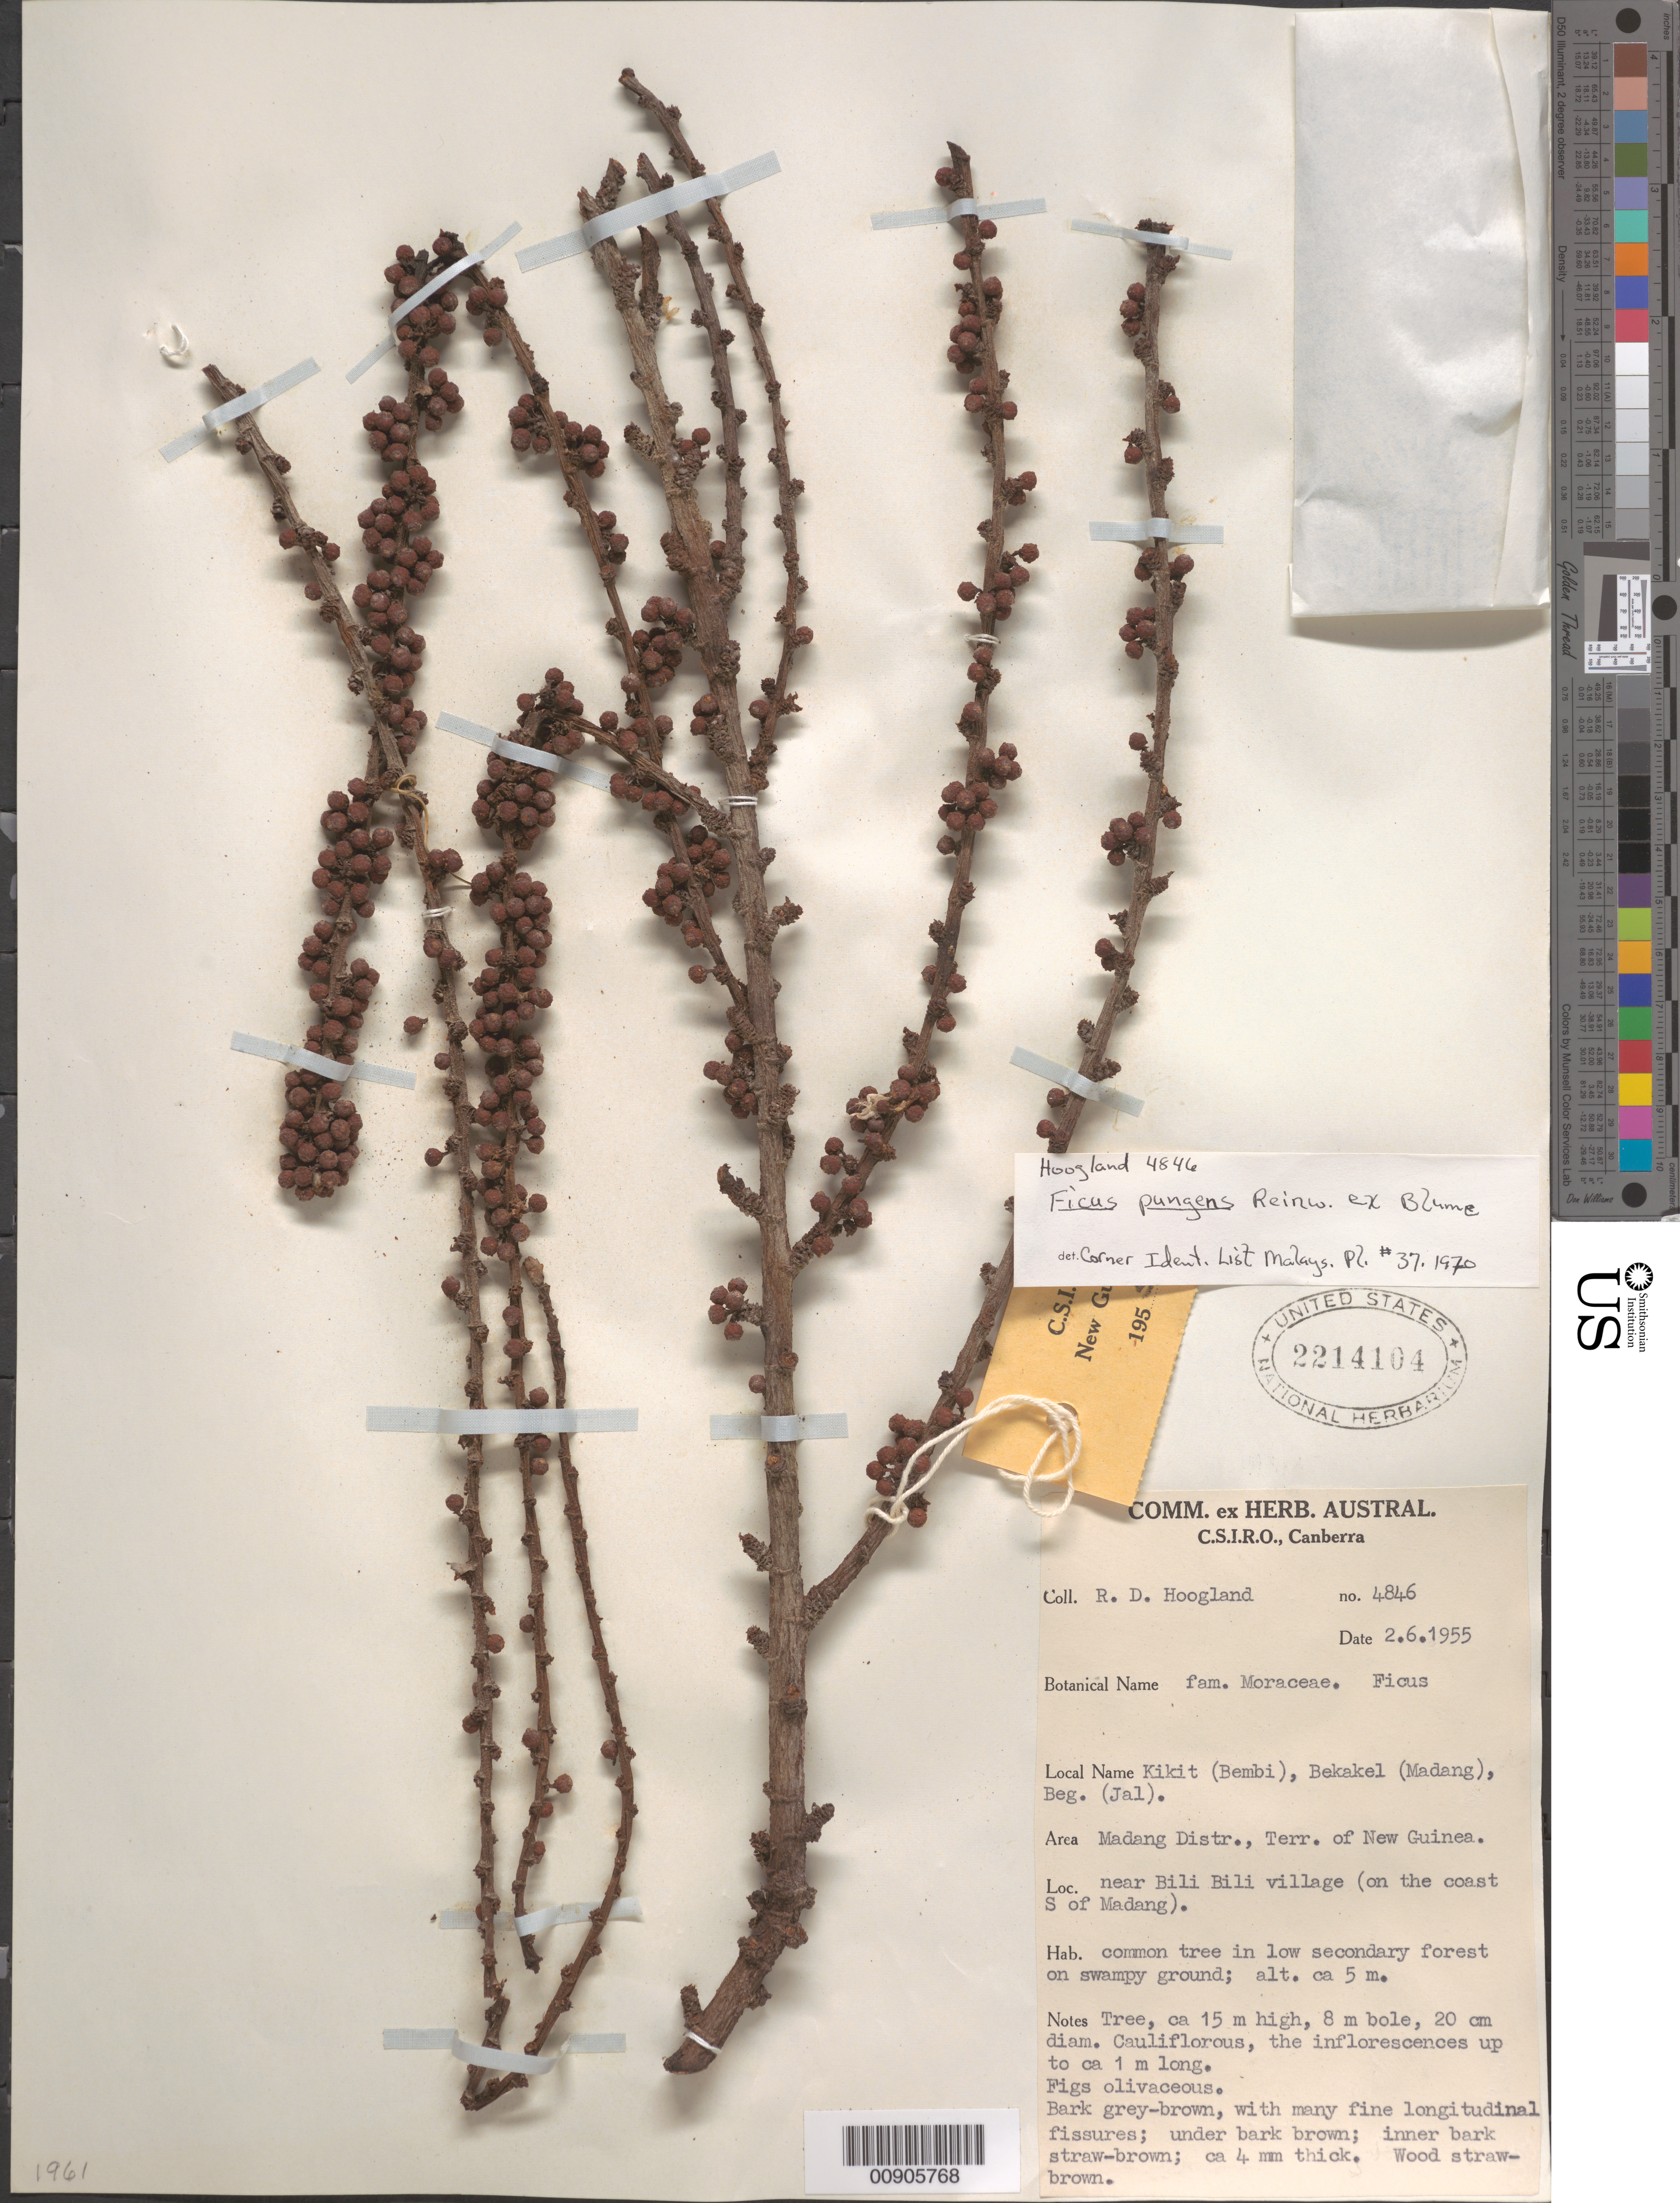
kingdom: Plantae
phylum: Tracheophyta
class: Magnoliopsida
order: Rosales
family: Moraceae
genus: Ficus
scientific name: Ficus pungens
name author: Reinw. ex Blume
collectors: R. D. Hoogland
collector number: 4846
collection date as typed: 06 Feb 1955 or 02 Jun 1955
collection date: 1955-02-06 or 1955-06-02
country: Papua New Guinea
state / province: Madang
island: New Guinea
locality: On the coast S of Madang, near Bili Bili village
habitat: low secondary forest on swampy ground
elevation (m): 5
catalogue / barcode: US 2214104